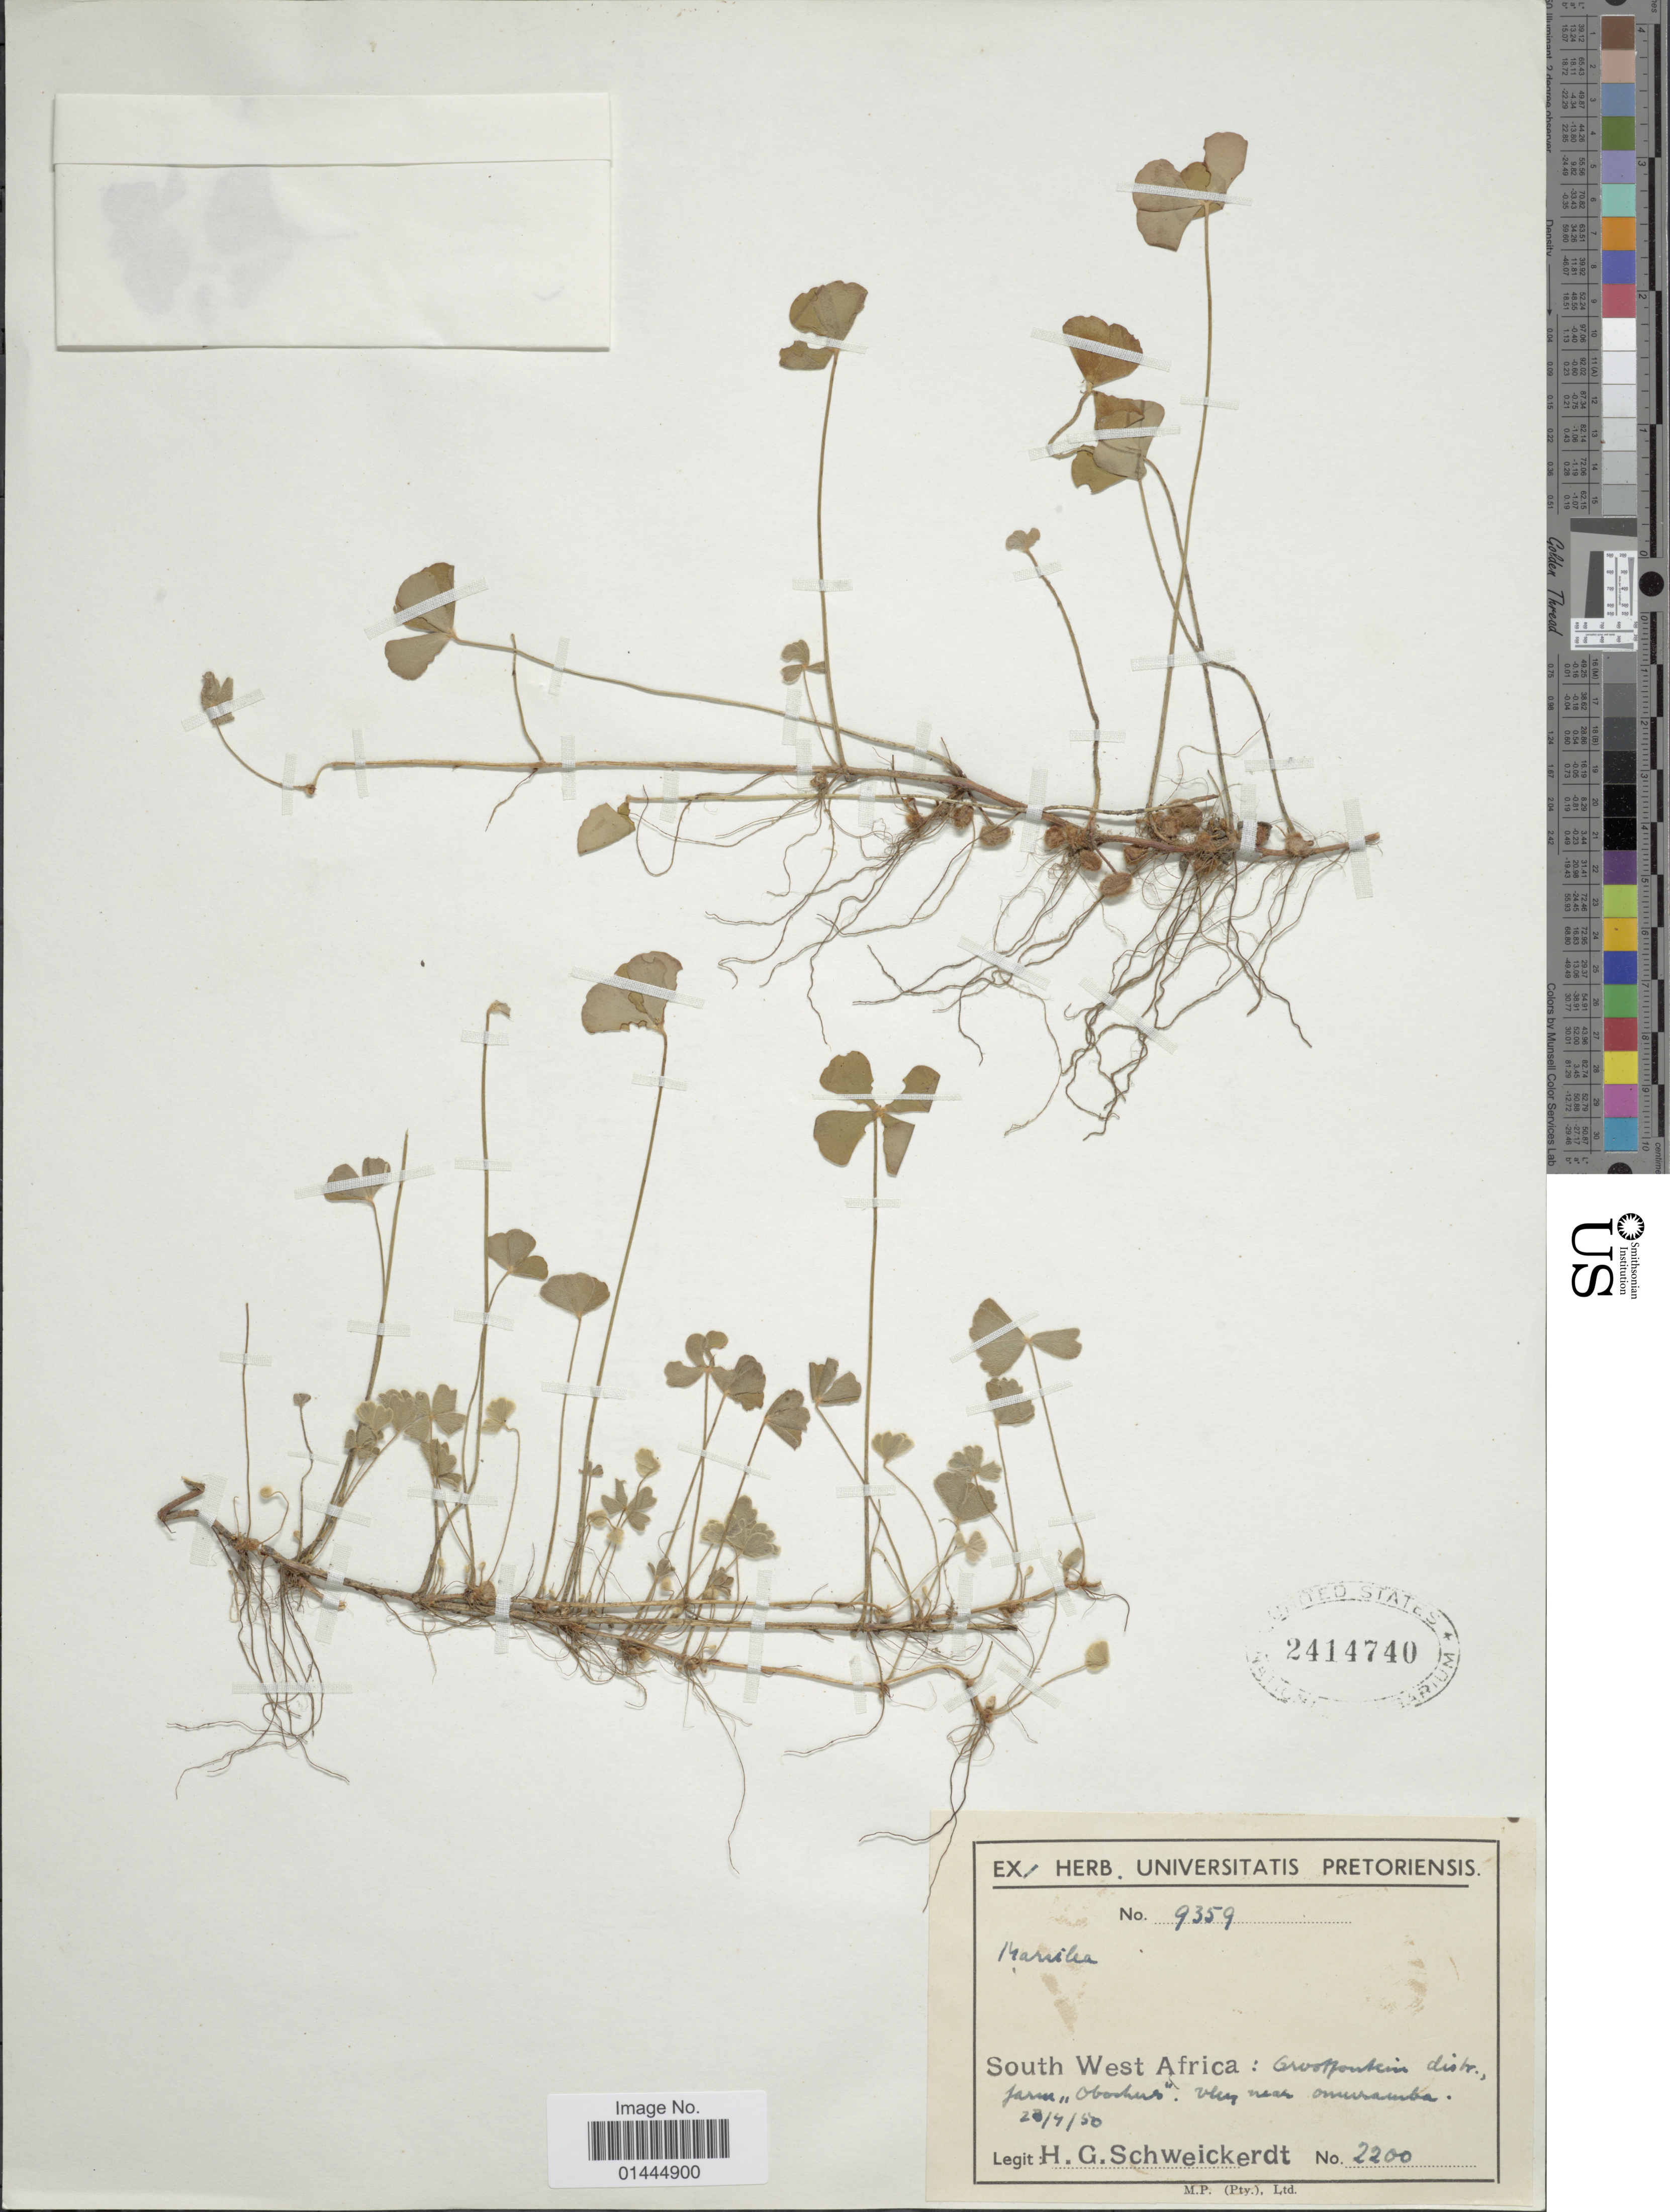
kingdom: Plantae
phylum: Tracheophyta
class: Polypodiopsida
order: Salviniales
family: Marsileaceae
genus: Marsilea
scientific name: Marsilea sp.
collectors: H. Schweickerdt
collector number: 2200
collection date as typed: Transcribed d/m/y: 28/4/50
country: Namibia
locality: South West Africa: Grootfontein distr., farm "Obochus", vley near Omuramba.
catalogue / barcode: US 2414740